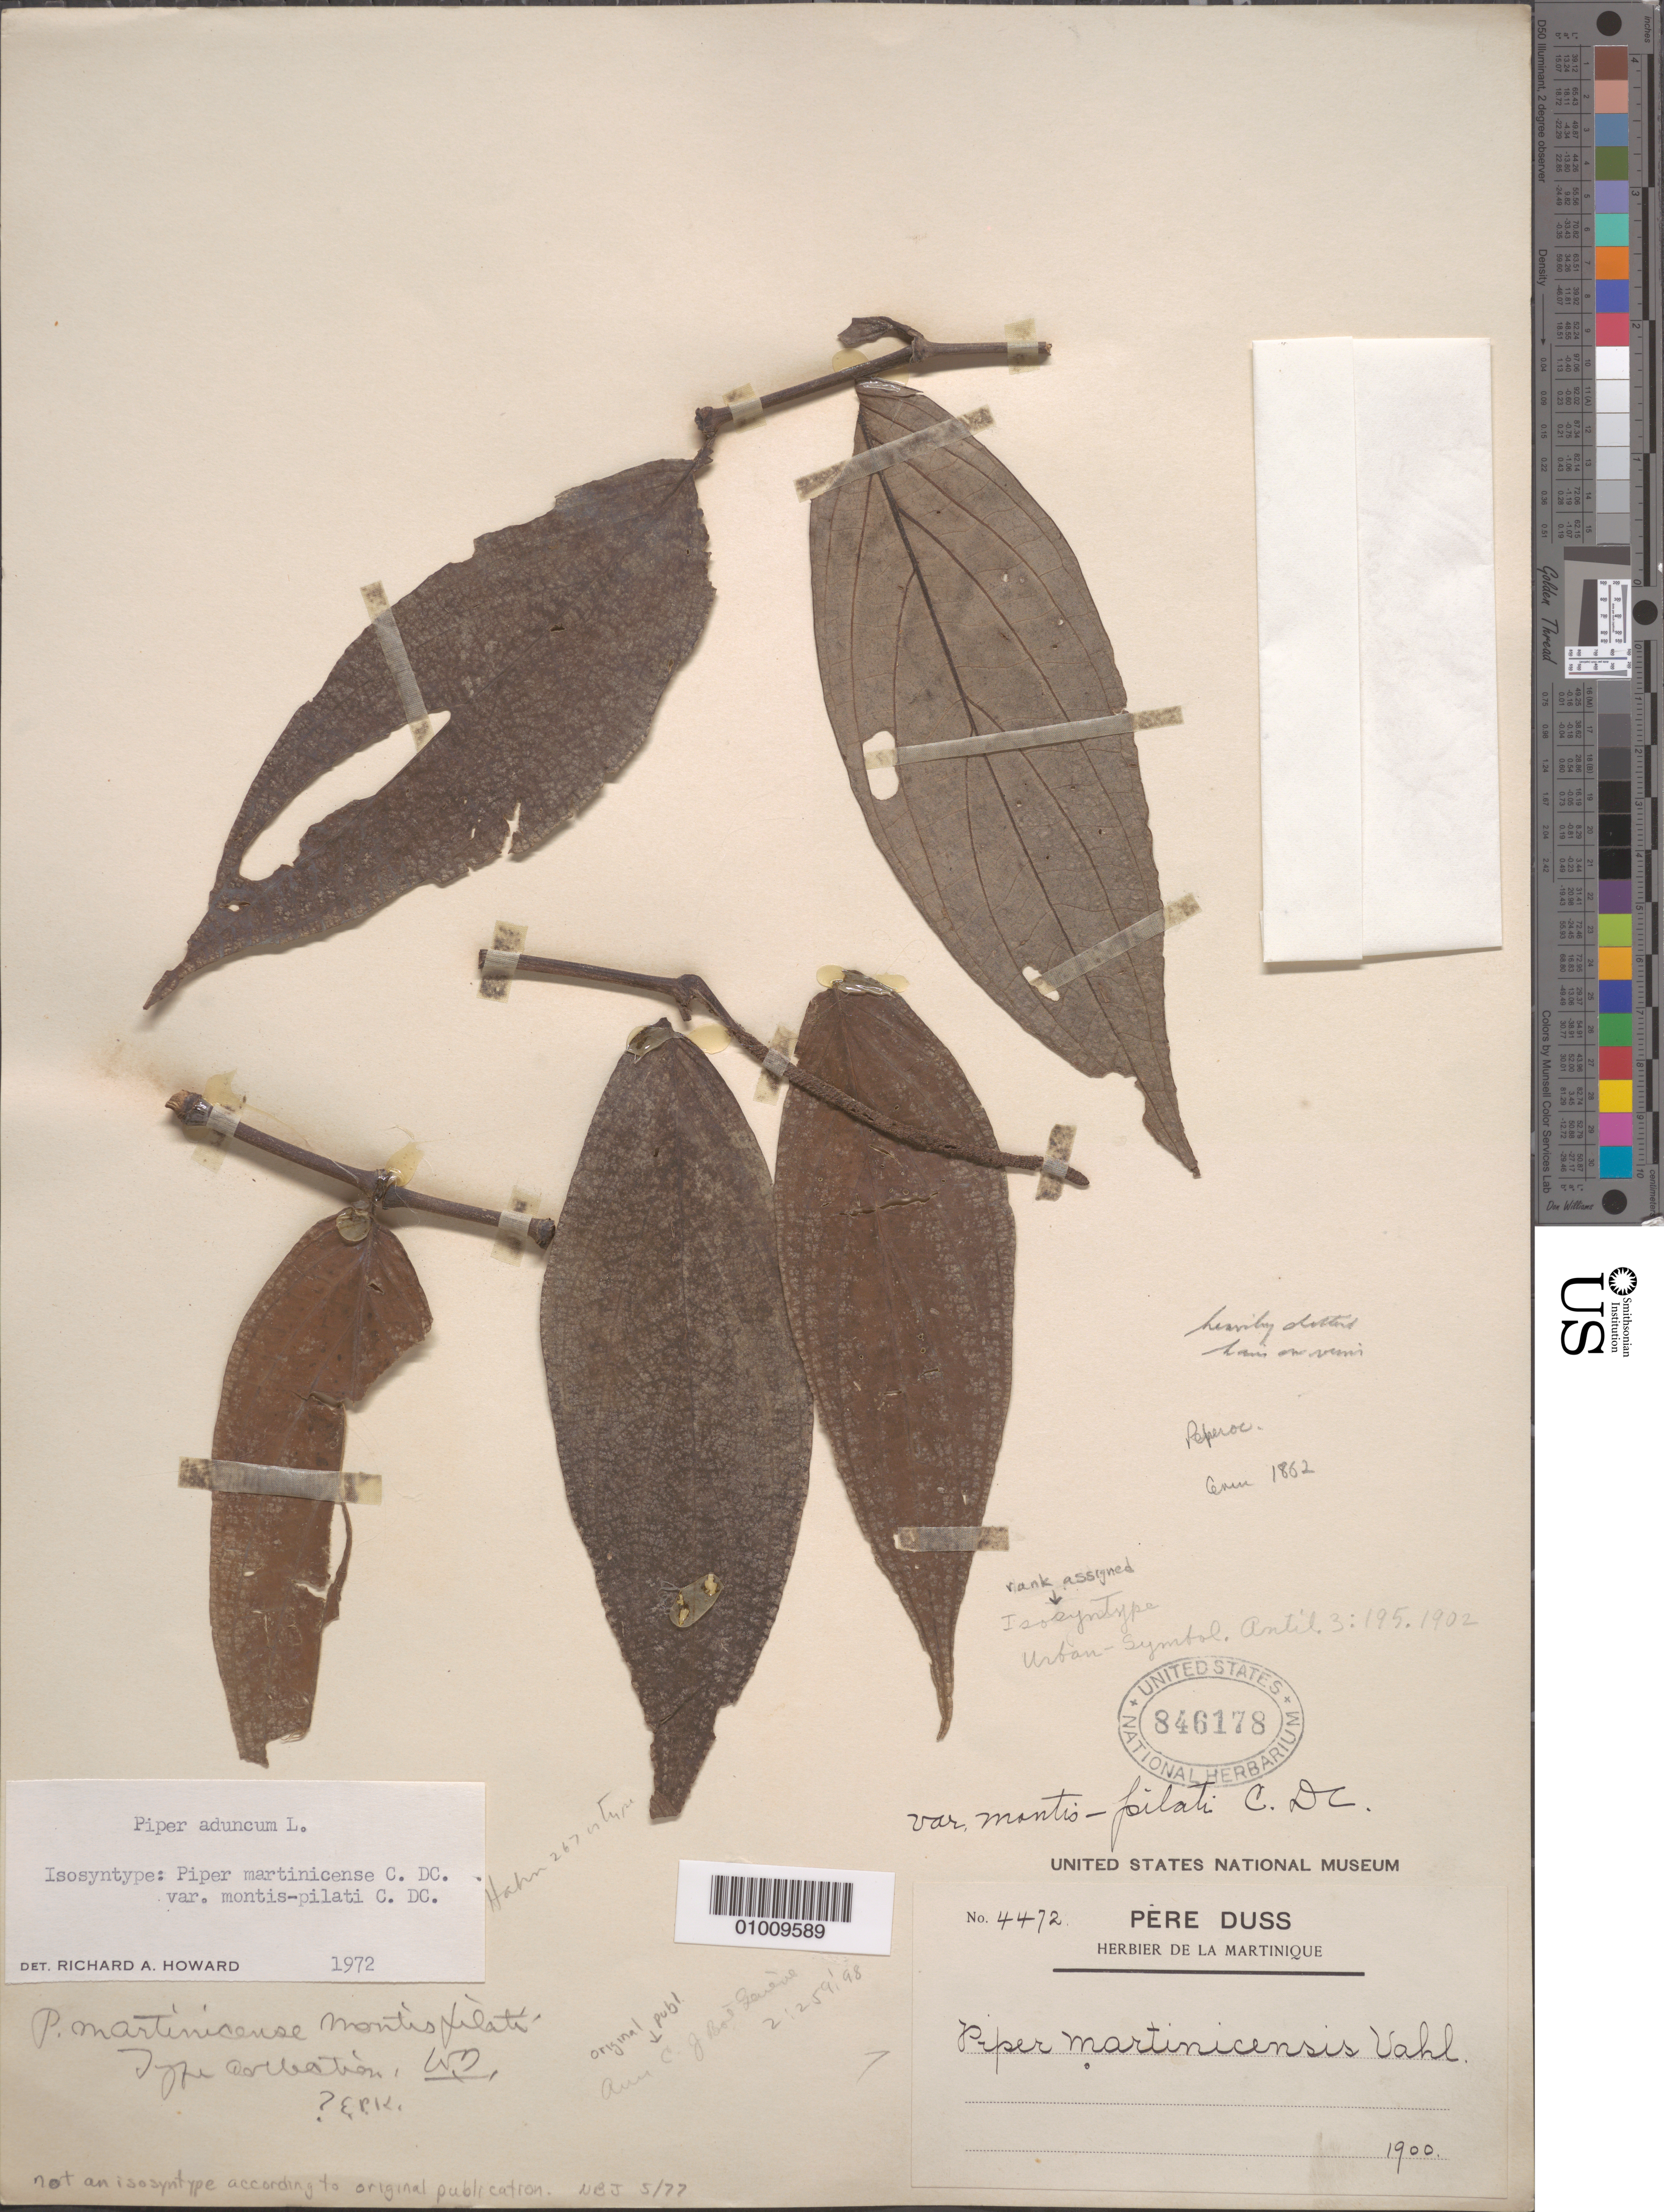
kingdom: Plantae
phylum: Tracheophyta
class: Magnoliopsida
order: Piperales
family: Piperaceae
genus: Piper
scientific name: Piper aduncum var. aduncum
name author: L.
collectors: Père Duss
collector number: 4472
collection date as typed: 1900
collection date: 1900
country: Martinique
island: Martinique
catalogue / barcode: US 846178